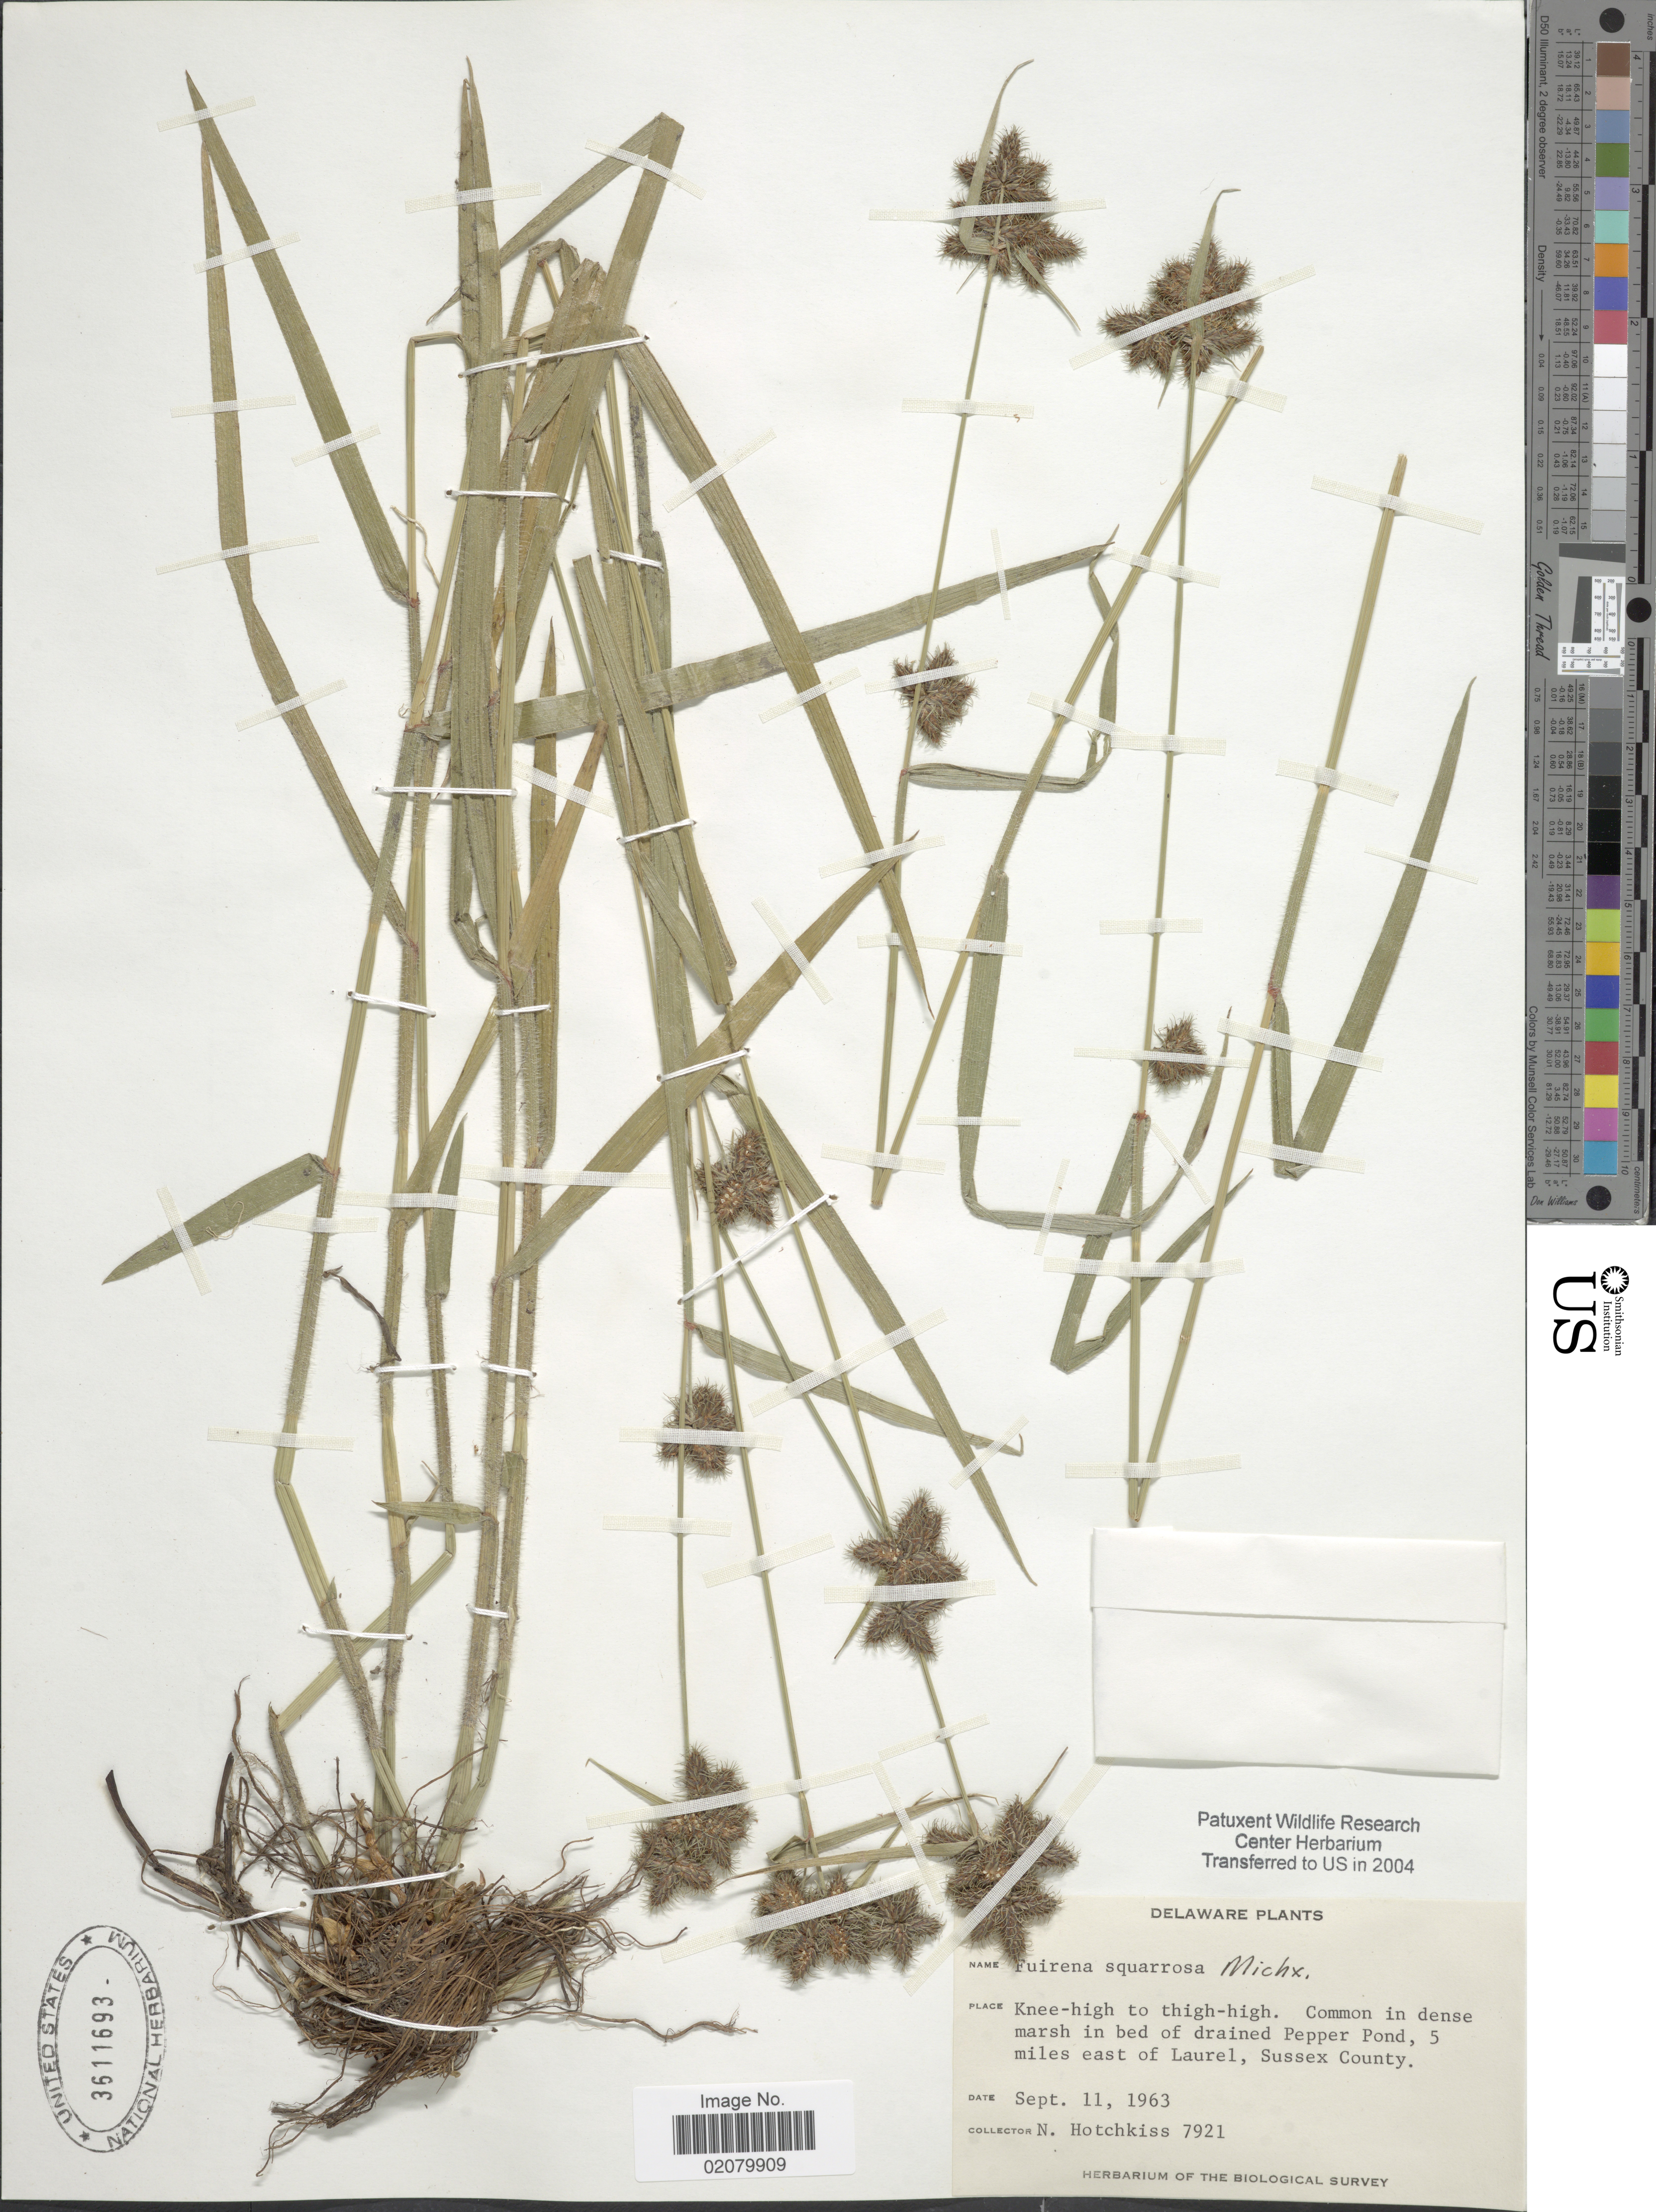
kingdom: Plantae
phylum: Tracheophyta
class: Liliopsida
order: Poales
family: Cyperaceae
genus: Fuirena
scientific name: Fuirena squarrosa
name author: Michx.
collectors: N. Hotchkiss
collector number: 7921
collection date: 1963-09-11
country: United States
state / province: Delaware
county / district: Sussex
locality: Drained Pepper Pond, 5 miles east of Laurel, Sussex County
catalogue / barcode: US 3611693